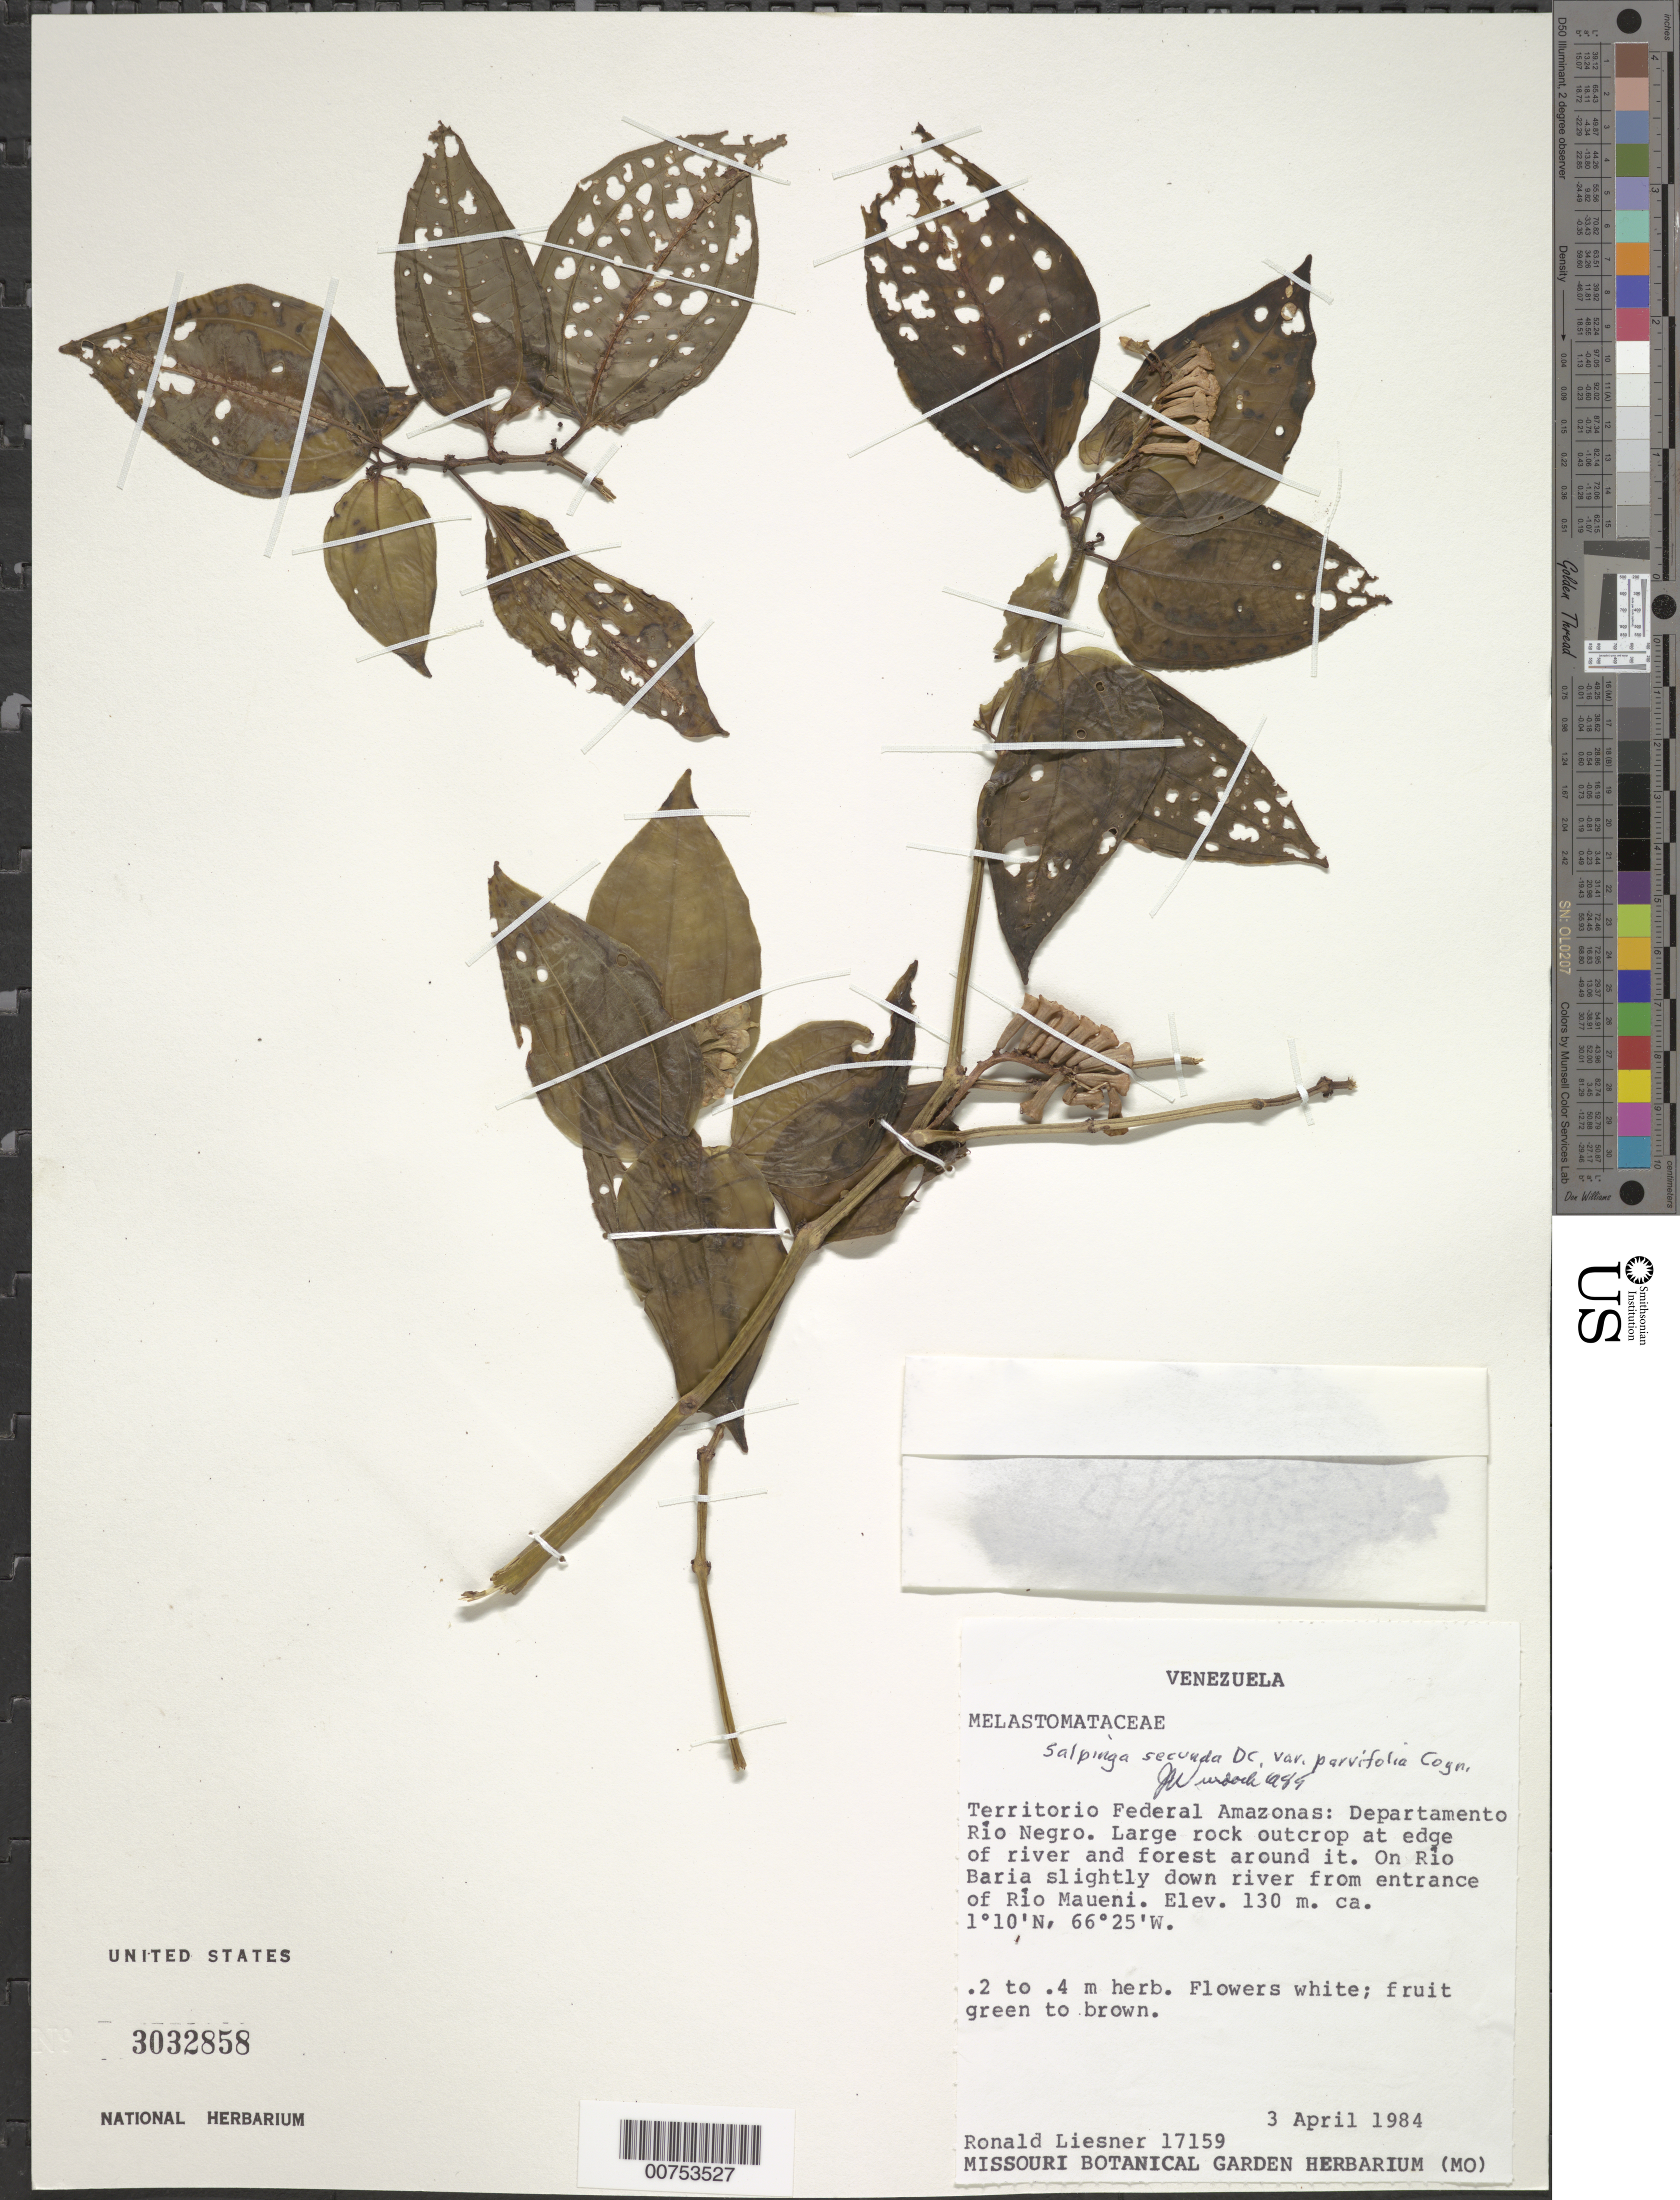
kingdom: Plantae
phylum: Tracheophyta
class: Magnoliopsida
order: Myrtales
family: Melastomataceae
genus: Salpinga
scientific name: Salpinga secunda var. parvifolia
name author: Cogn.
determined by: Wurdack, John J., (US), US (UNITED STATES)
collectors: R. L. Liesner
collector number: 17159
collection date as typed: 3-Apr-84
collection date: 1984-04-03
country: Venezuela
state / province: Amazonas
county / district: Río Negro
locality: Río Baria, down river from entrance of Río Maueni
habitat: Large rock outcrop at edge of river and forest around it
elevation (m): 130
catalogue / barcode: US 3032858